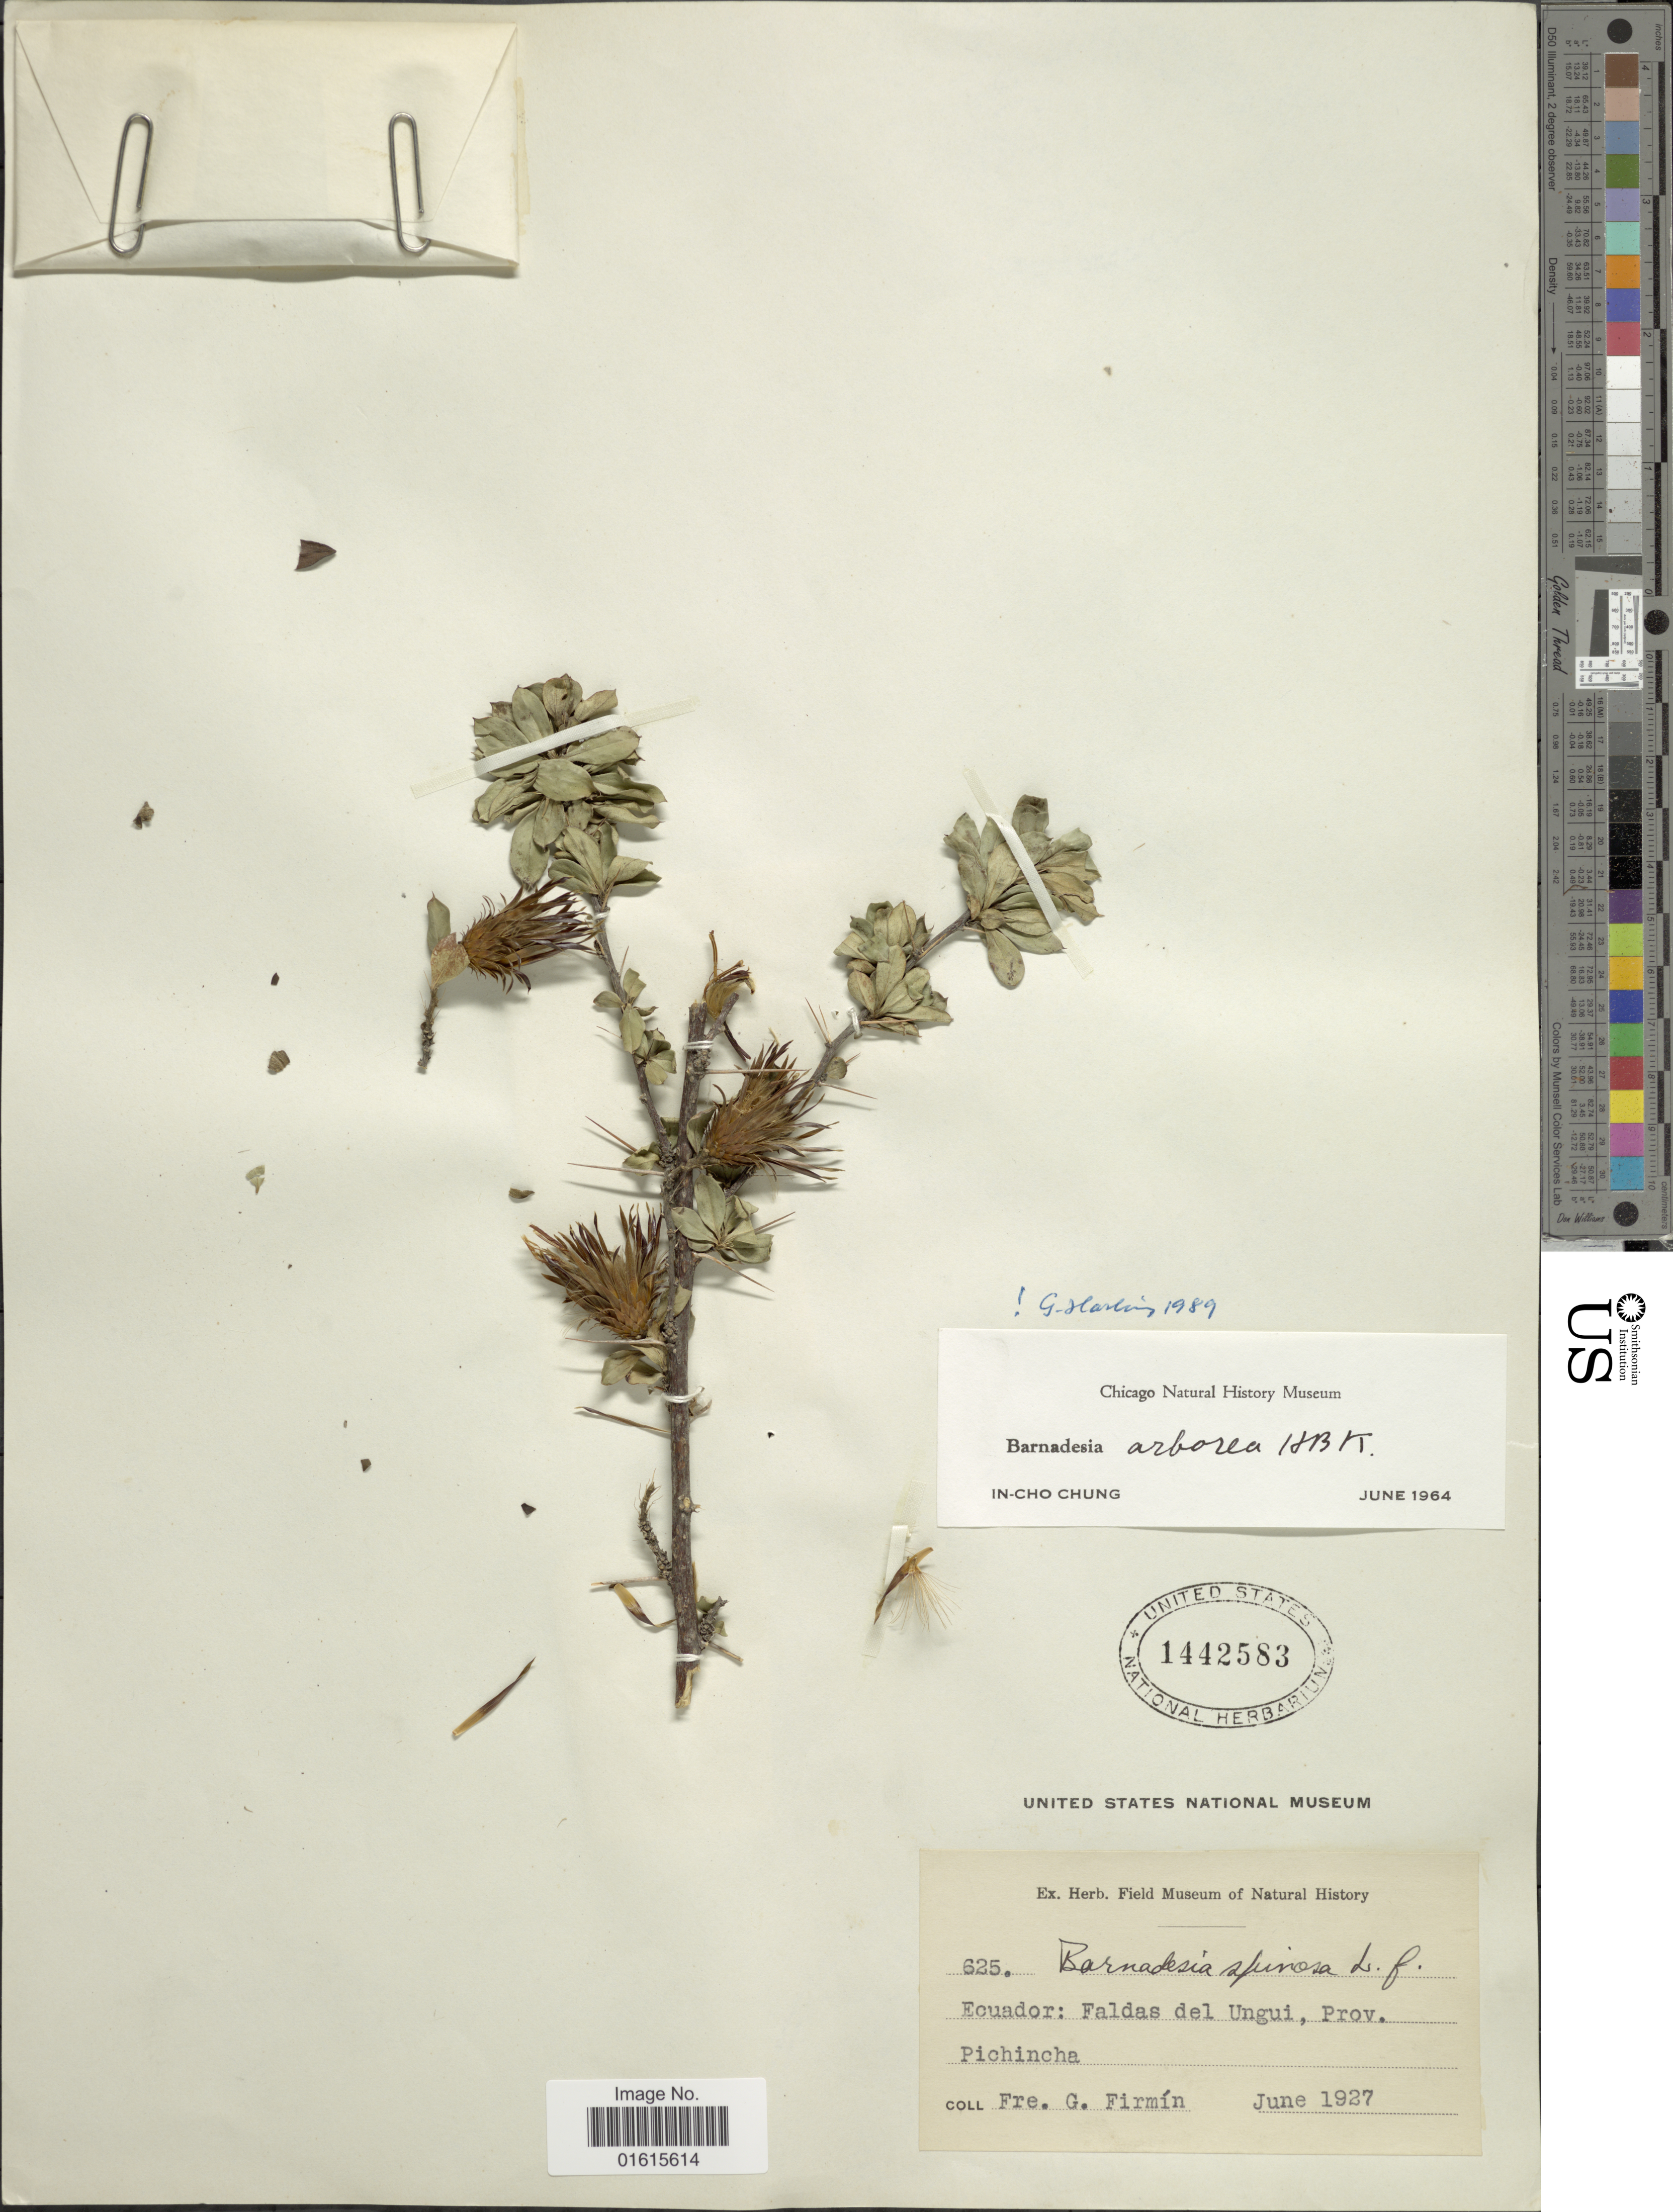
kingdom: Plantae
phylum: Tracheophyta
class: Magnoliopsida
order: Asterales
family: Asteraceae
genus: Barnadesia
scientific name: Barnadesia arborea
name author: Kunth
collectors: G. Firmin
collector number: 625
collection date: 1927-06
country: Ecuador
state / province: Pichincha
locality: Faldas del Ungui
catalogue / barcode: US 1442583